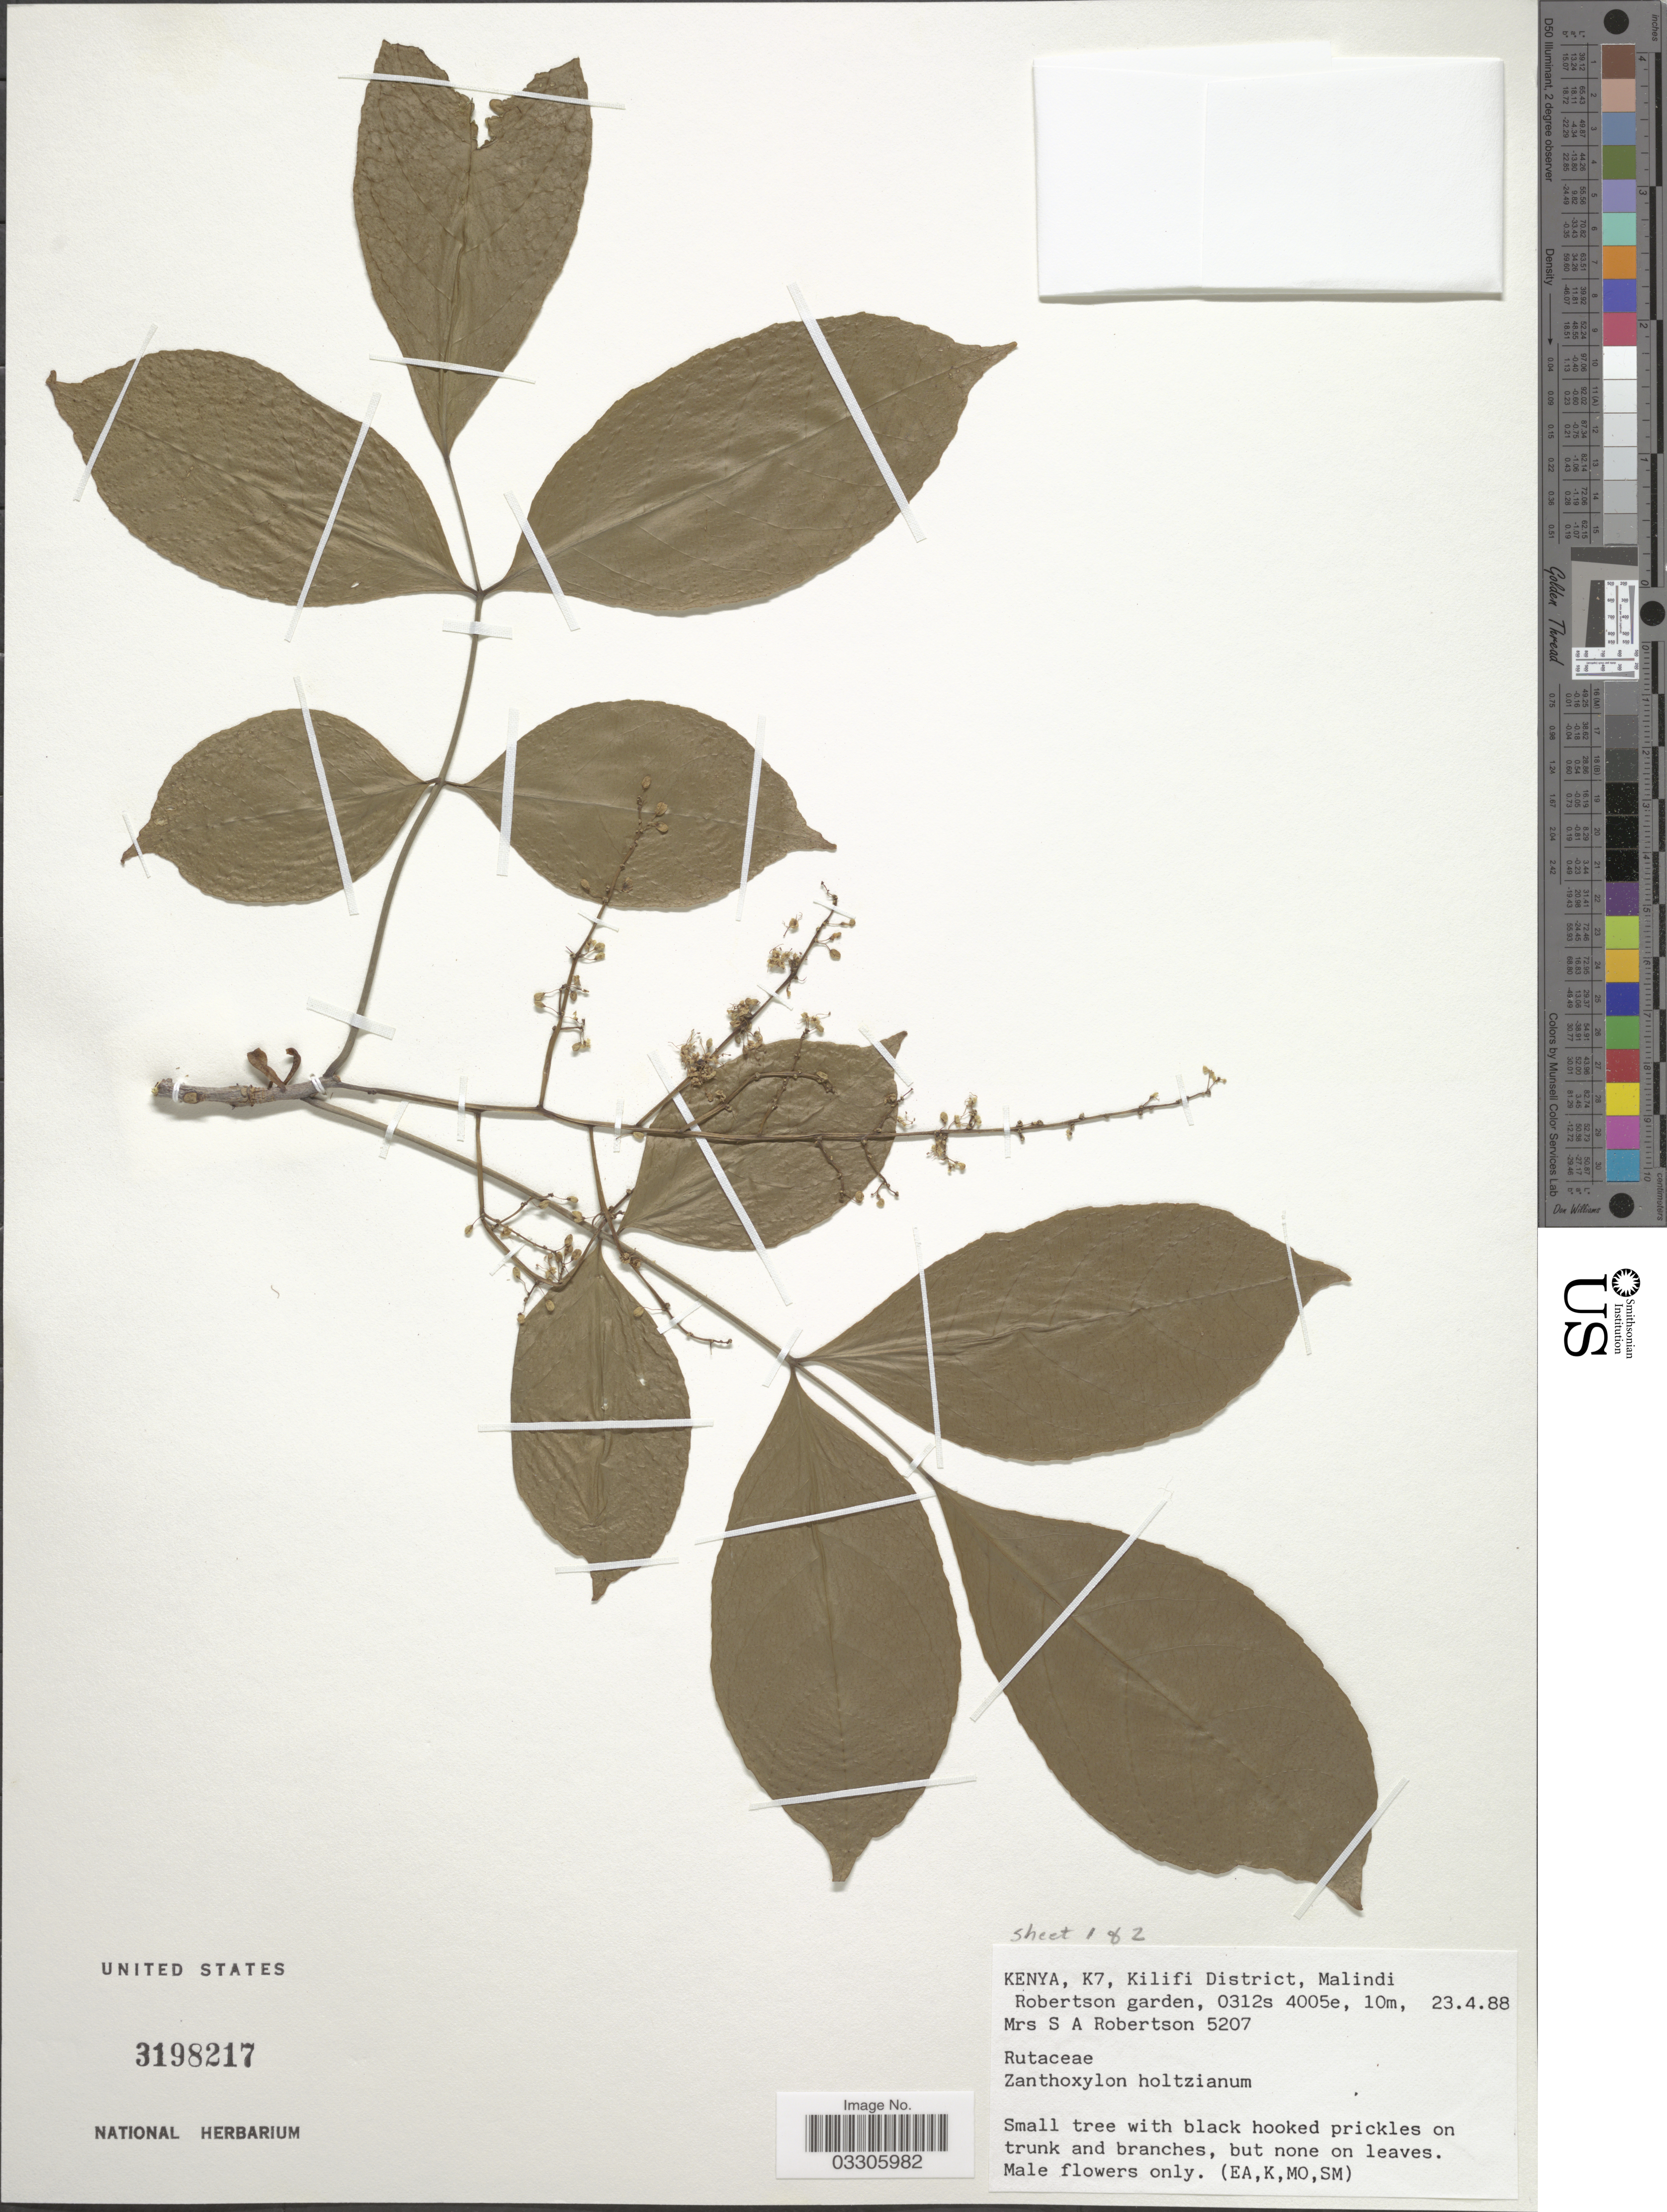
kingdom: Plantae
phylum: Tracheophyta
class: Magnoliopsida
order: Sapindales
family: Rutaceae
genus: Zanthoxylum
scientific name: Zanthoxylum holtzianum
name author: (Engl.) P.G. Waterman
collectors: S. Robertson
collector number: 5207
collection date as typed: Transcribed d/m/y: 23/4/88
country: Kenya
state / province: Kilifi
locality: K7, Kilifi District, Malindi, Ribertson garden.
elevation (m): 10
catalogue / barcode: US 3198217